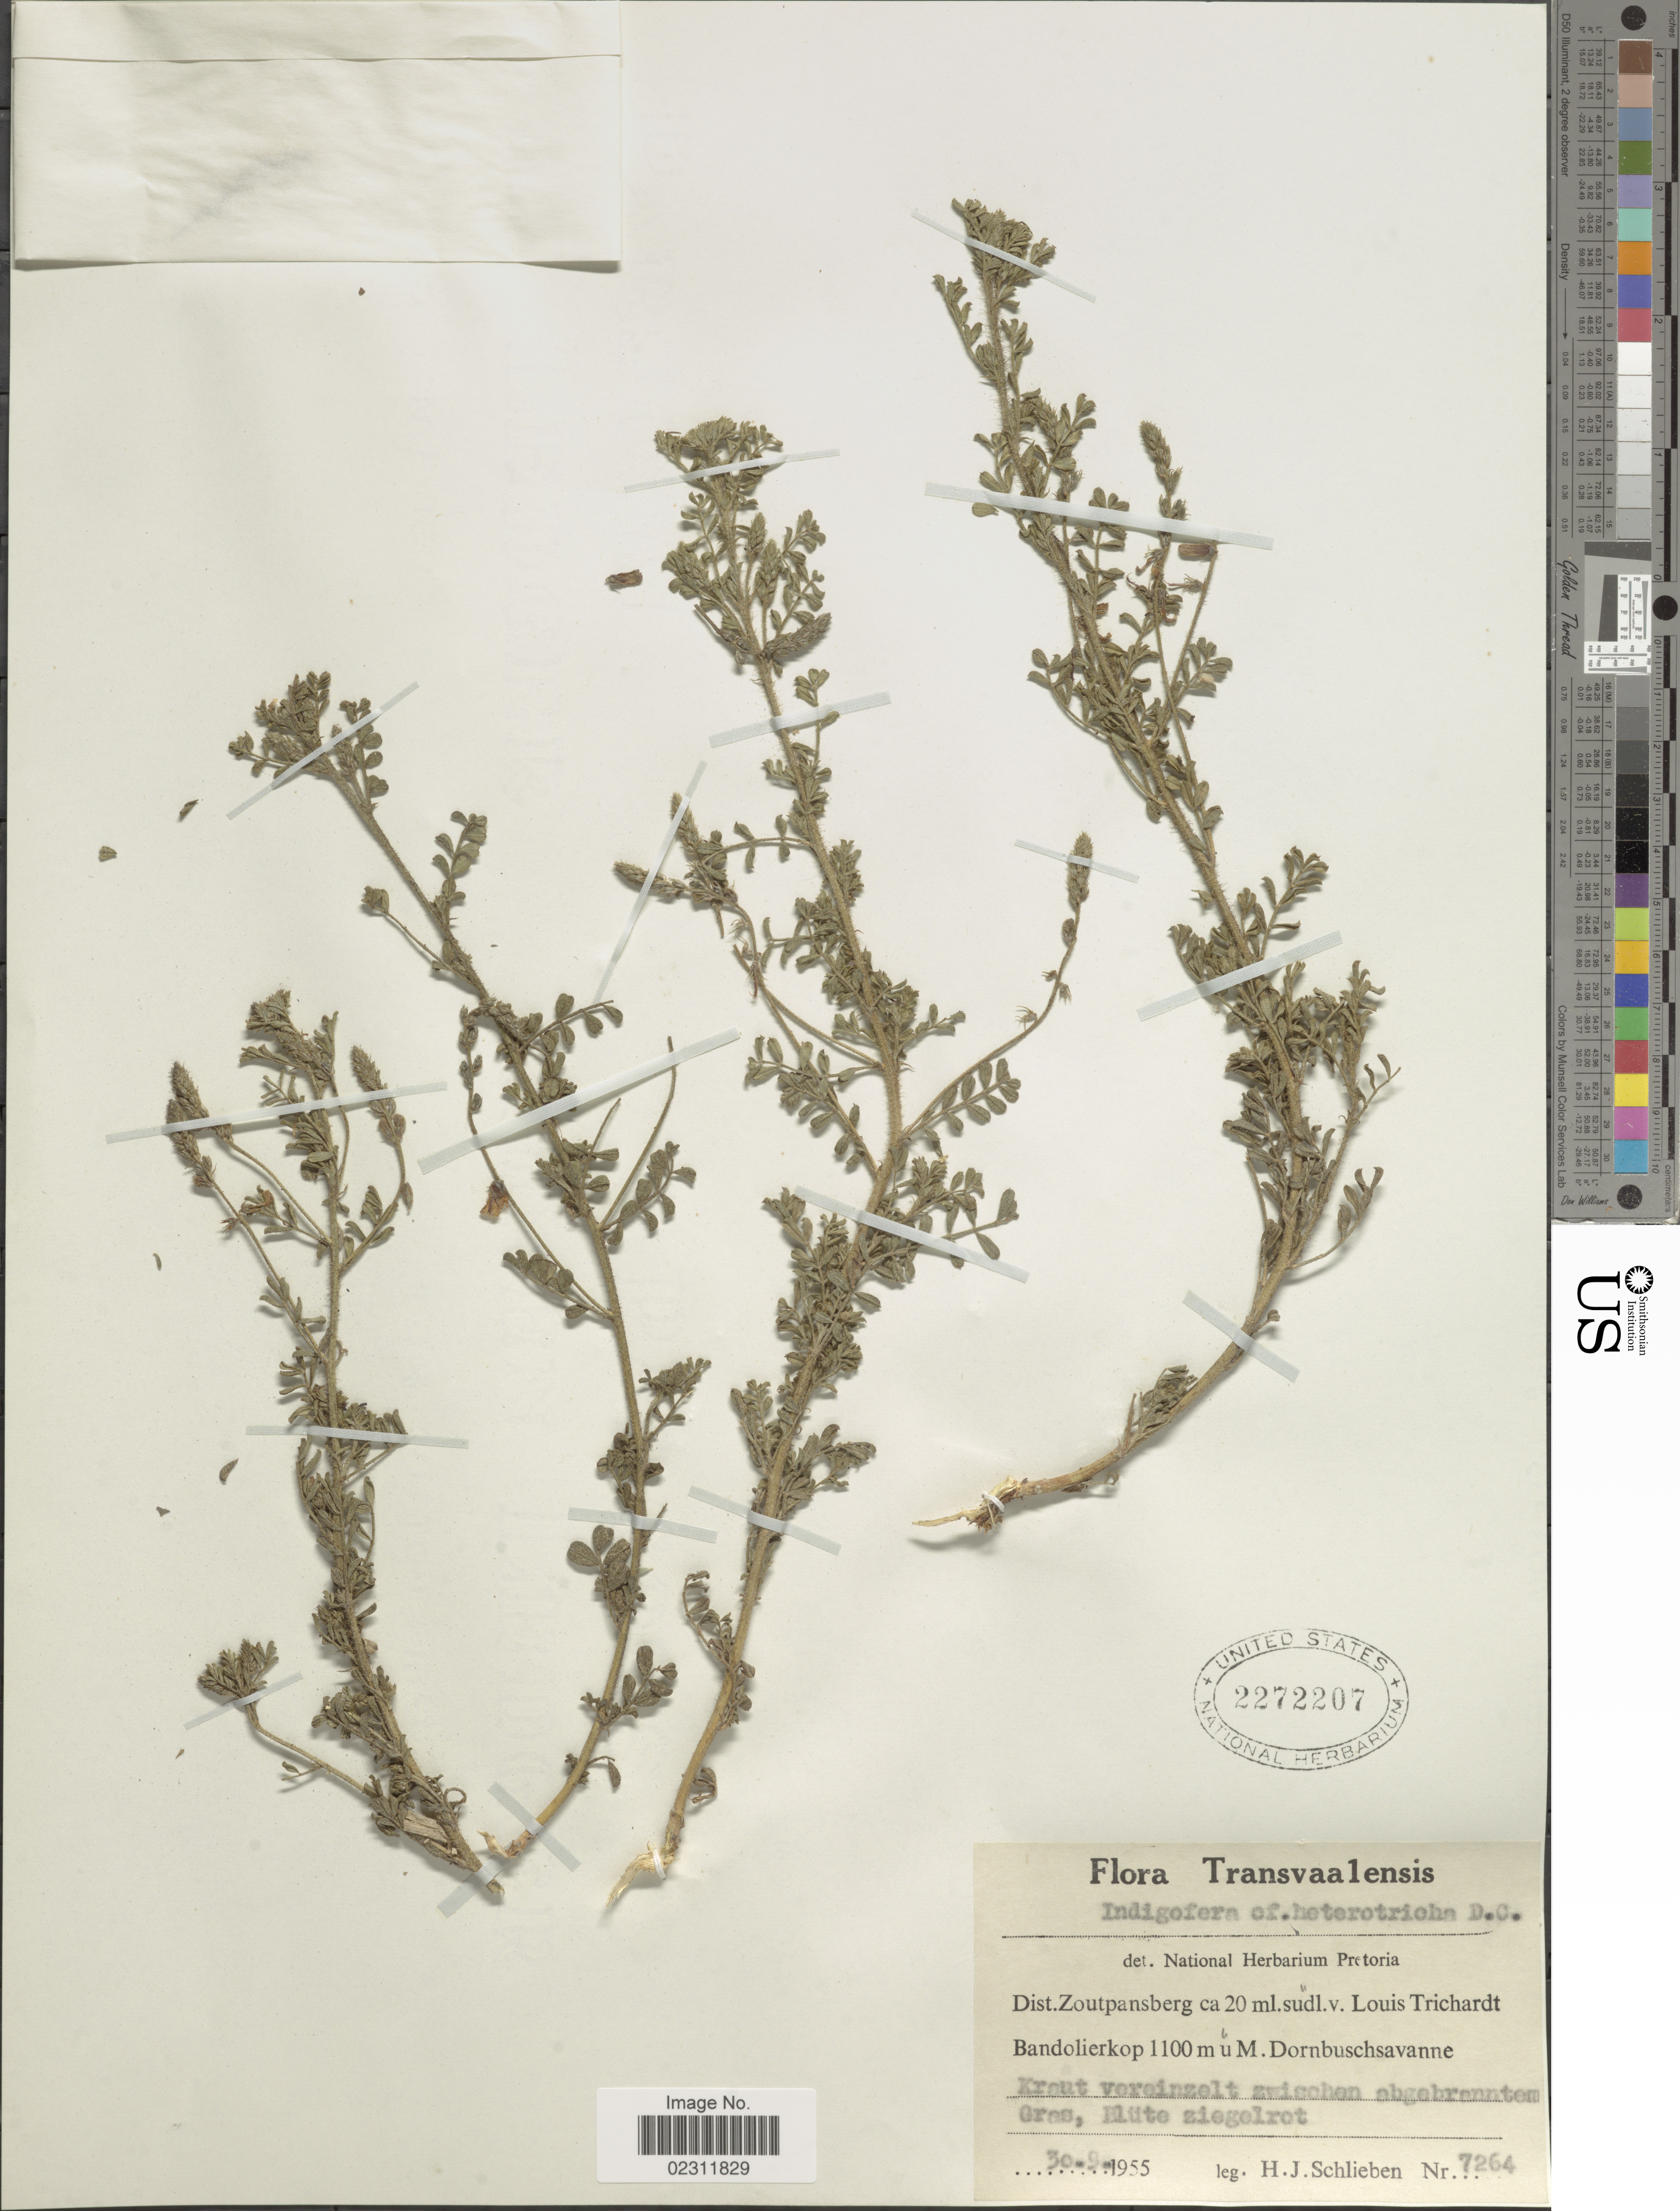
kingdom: Plantae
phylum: Tracheophyta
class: Magnoliopsida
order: Fabales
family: Fabaceae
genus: Indigofera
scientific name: Indigofera heterotricha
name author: DC.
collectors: H. J. Schlieben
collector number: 7264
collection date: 1955-09-30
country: South Africa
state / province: Limpopo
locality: Transvaalensis, Dist. Zoutpansberg ca 20 ml sudl. v. Louis Trichardt Bandolierkop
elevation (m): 1100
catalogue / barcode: US 2272207